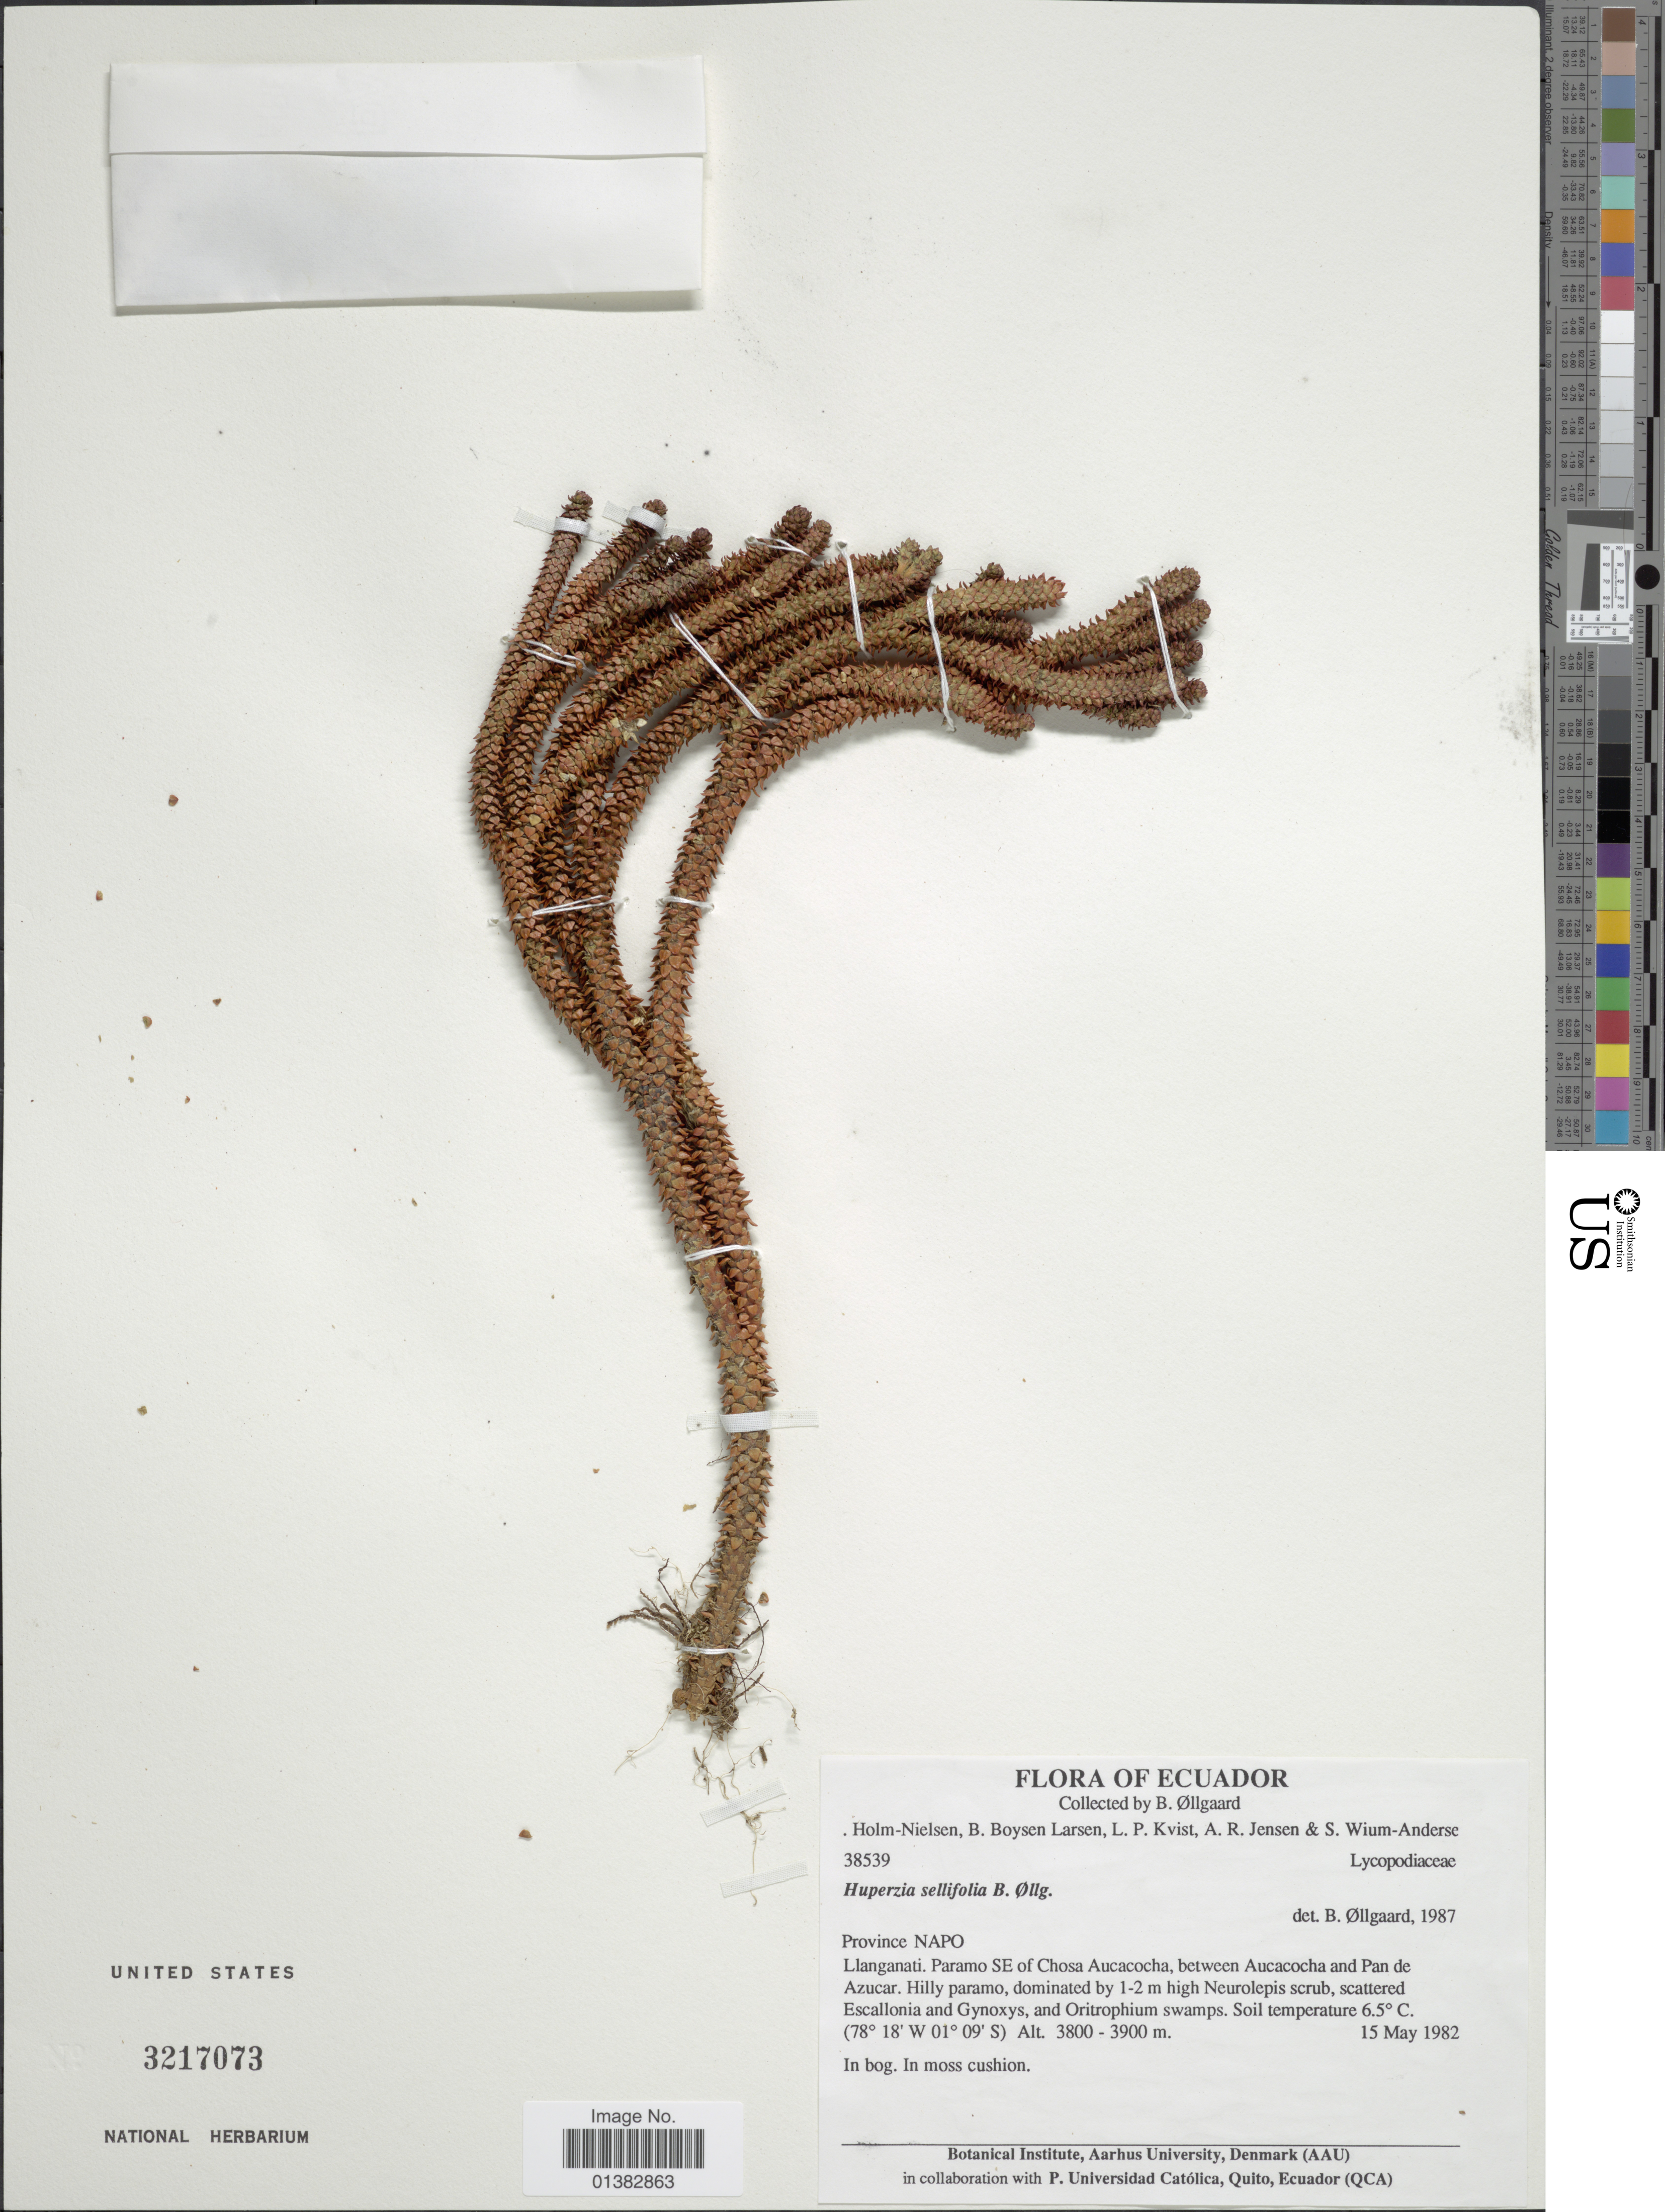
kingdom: Plantae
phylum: Tracheophyta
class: Lycopodiopsida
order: Lycopodiales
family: Lycopodiaceae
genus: Phlegmariurus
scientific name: Phlegmariurus sellifolius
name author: (B. Øllg.) B. Øllg.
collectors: L. B. Holm-Nielsen, B. Boysen Larsen, L. P. Kvist, A. R. Jensen & S. Wium-Andersen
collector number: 38539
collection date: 1982-05-15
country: Ecuador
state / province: Napo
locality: Llanganati. Paramo SE of Chosa Aucacocha, between Aucacocha and Pan de Azucar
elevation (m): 3800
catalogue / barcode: US 3217073